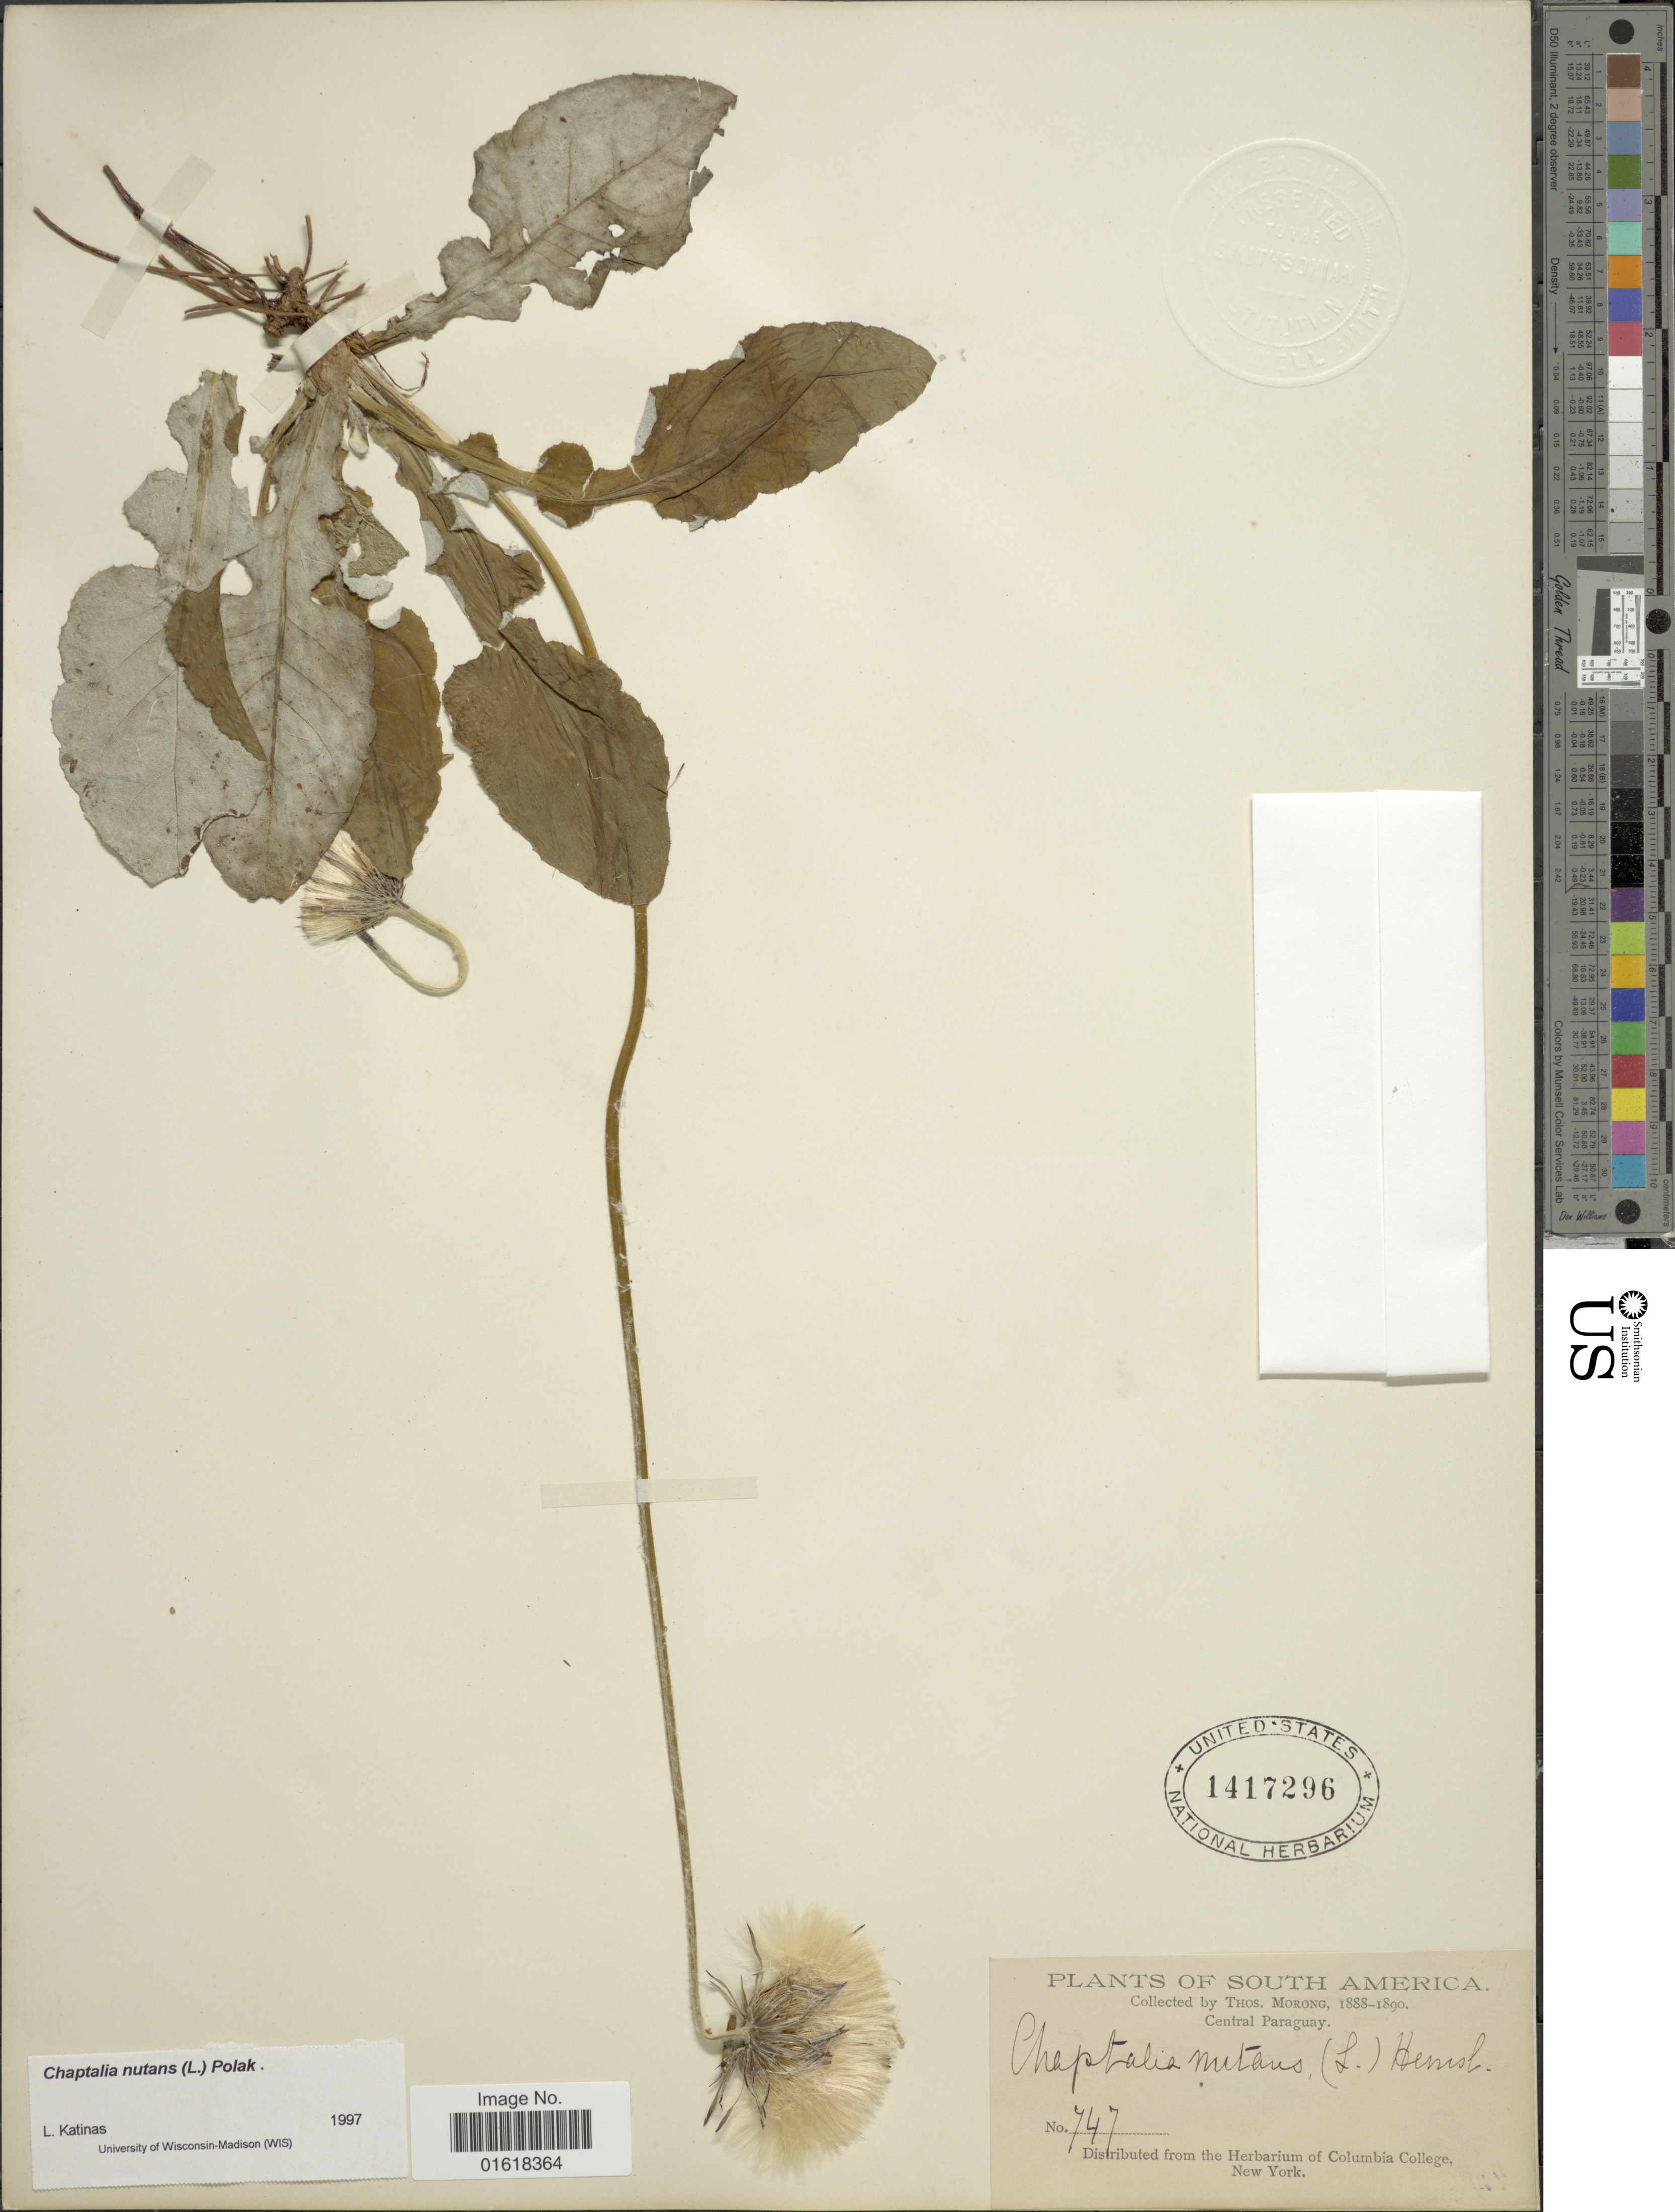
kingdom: Plantae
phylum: Tracheophyta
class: Magnoliopsida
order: Asterales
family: Asteraceae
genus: Chaptalia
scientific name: Chaptalia nutans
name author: (L.) Pol.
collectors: ex herb. T. Morong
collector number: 747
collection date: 1888/1890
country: Paraguay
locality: Central Paraguay.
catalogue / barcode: US 1417296